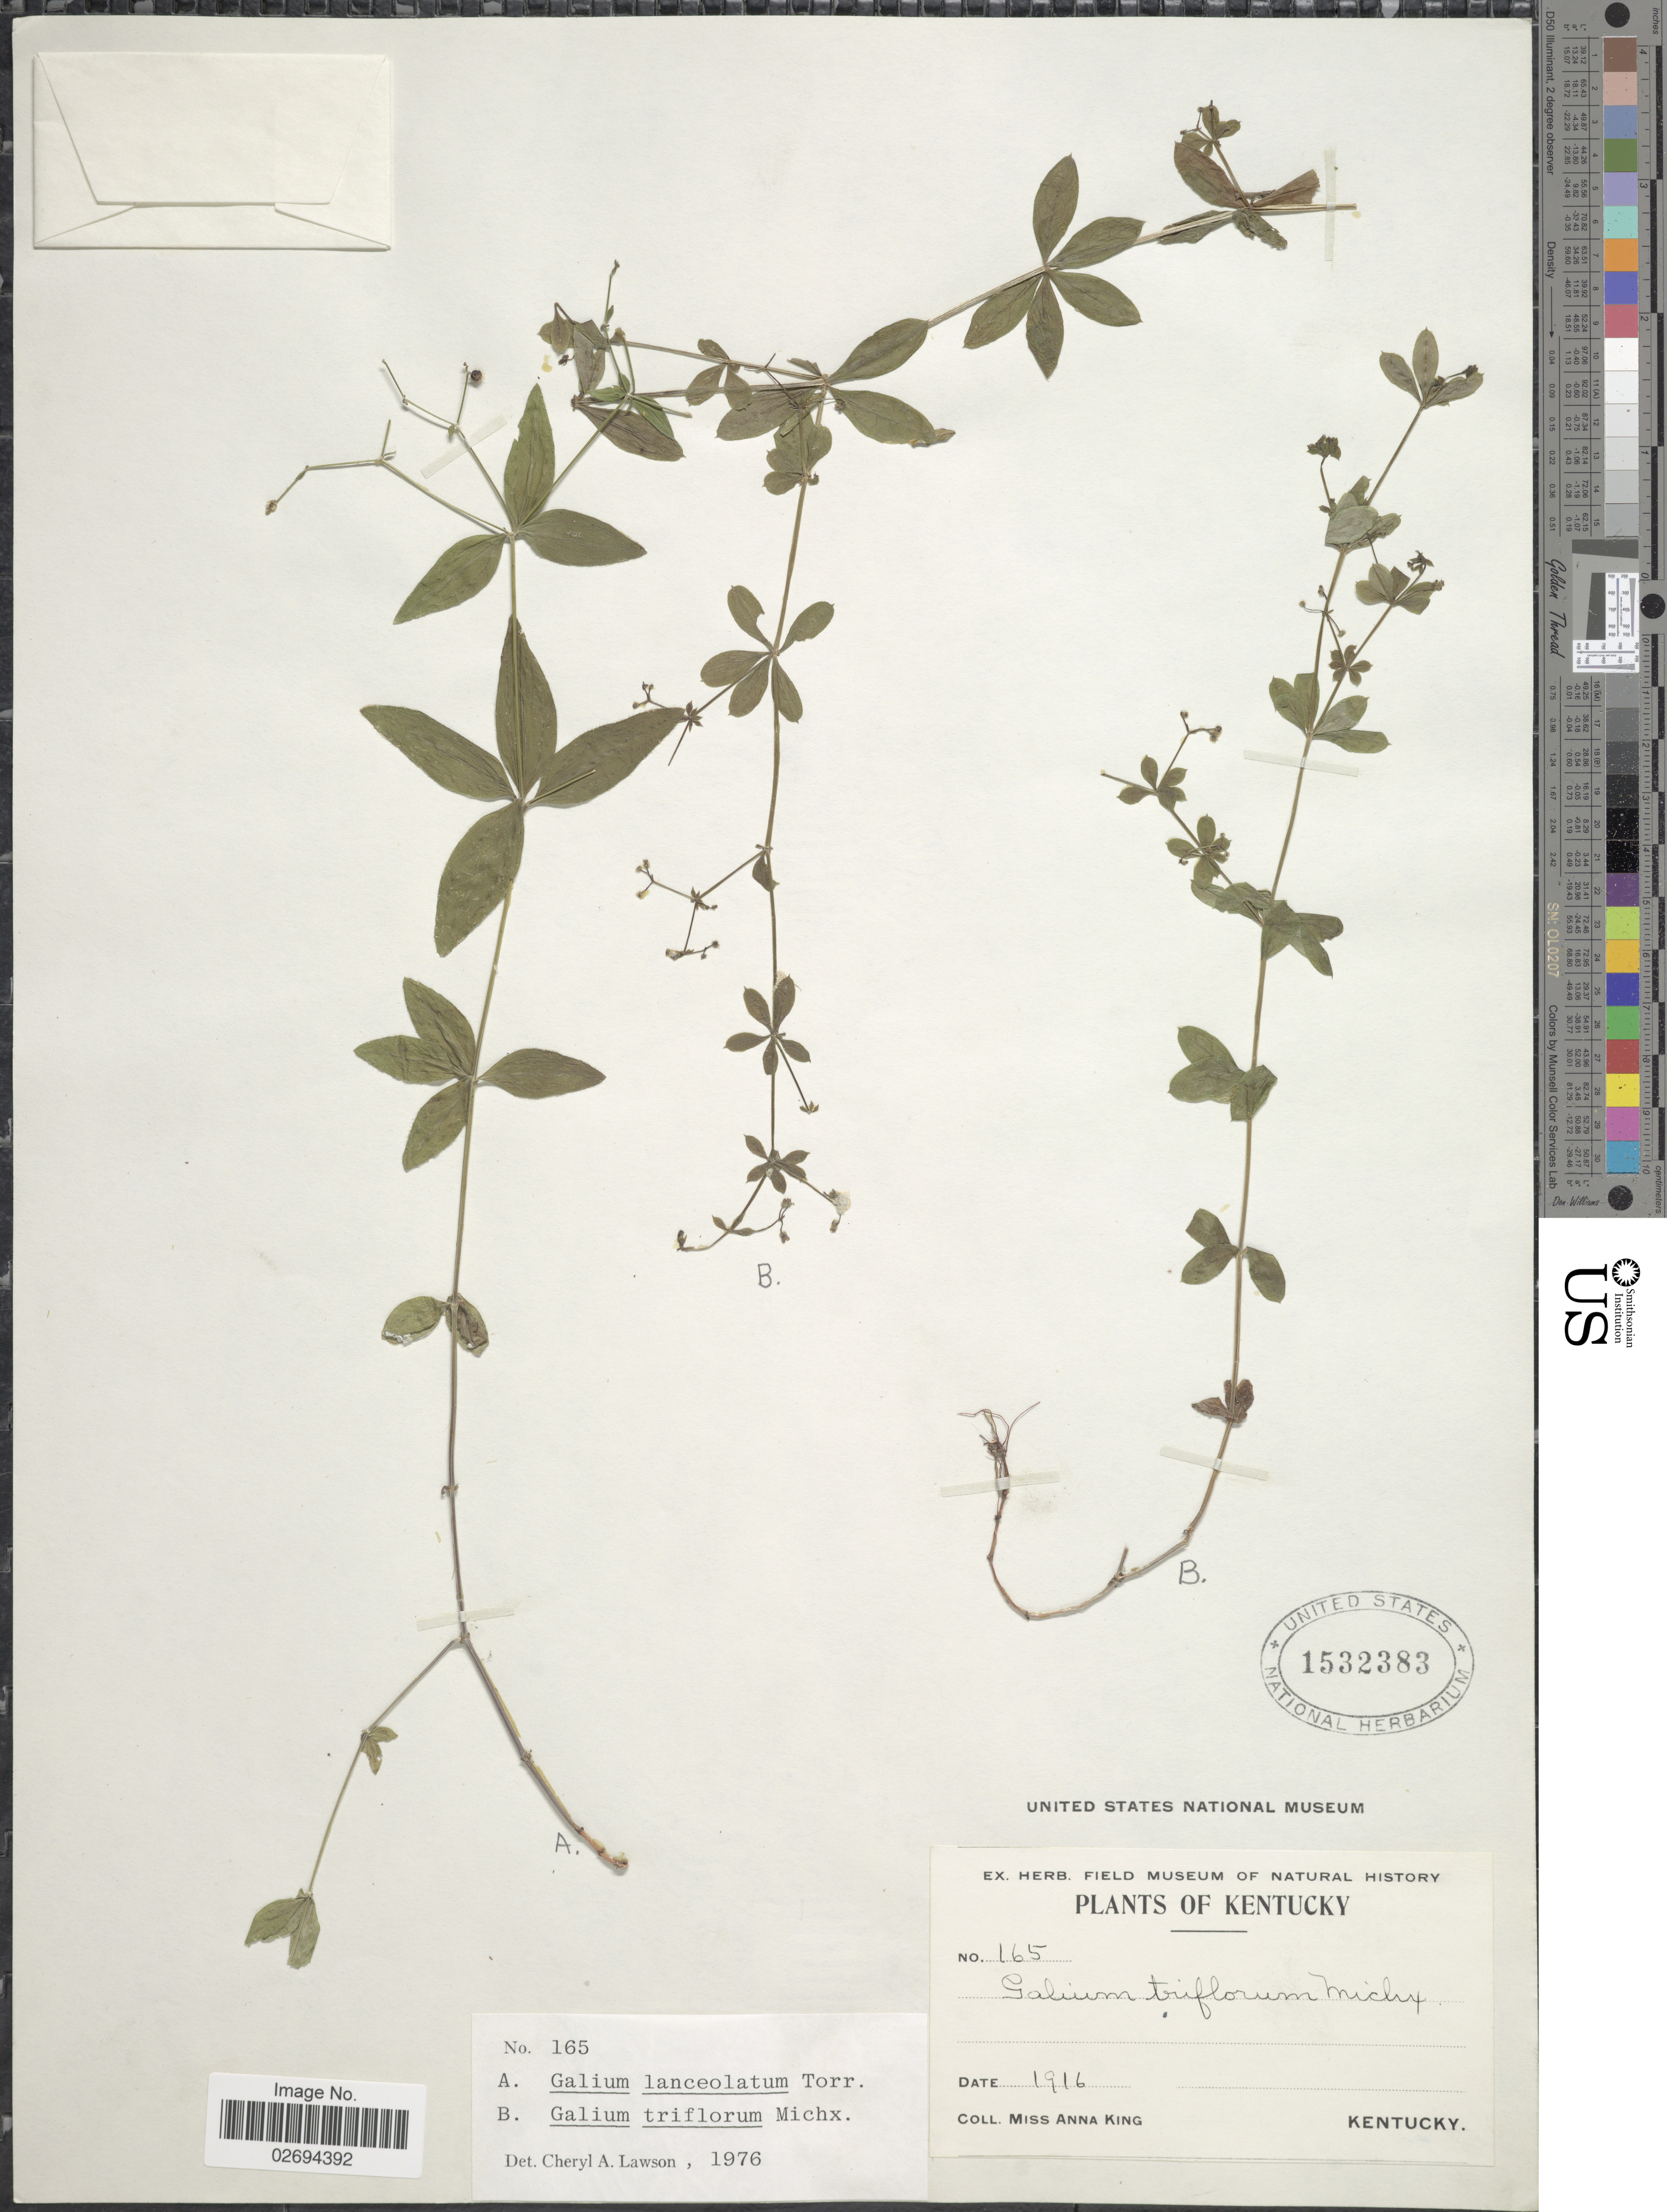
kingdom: Plantae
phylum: Tracheophyta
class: Magnoliopsida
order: Gentianales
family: Rubiaceae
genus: Galium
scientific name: Galium triflorum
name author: Michx.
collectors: A. King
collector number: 165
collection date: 1916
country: United States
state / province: Kentucky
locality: Kentucky.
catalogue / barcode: US 1532383